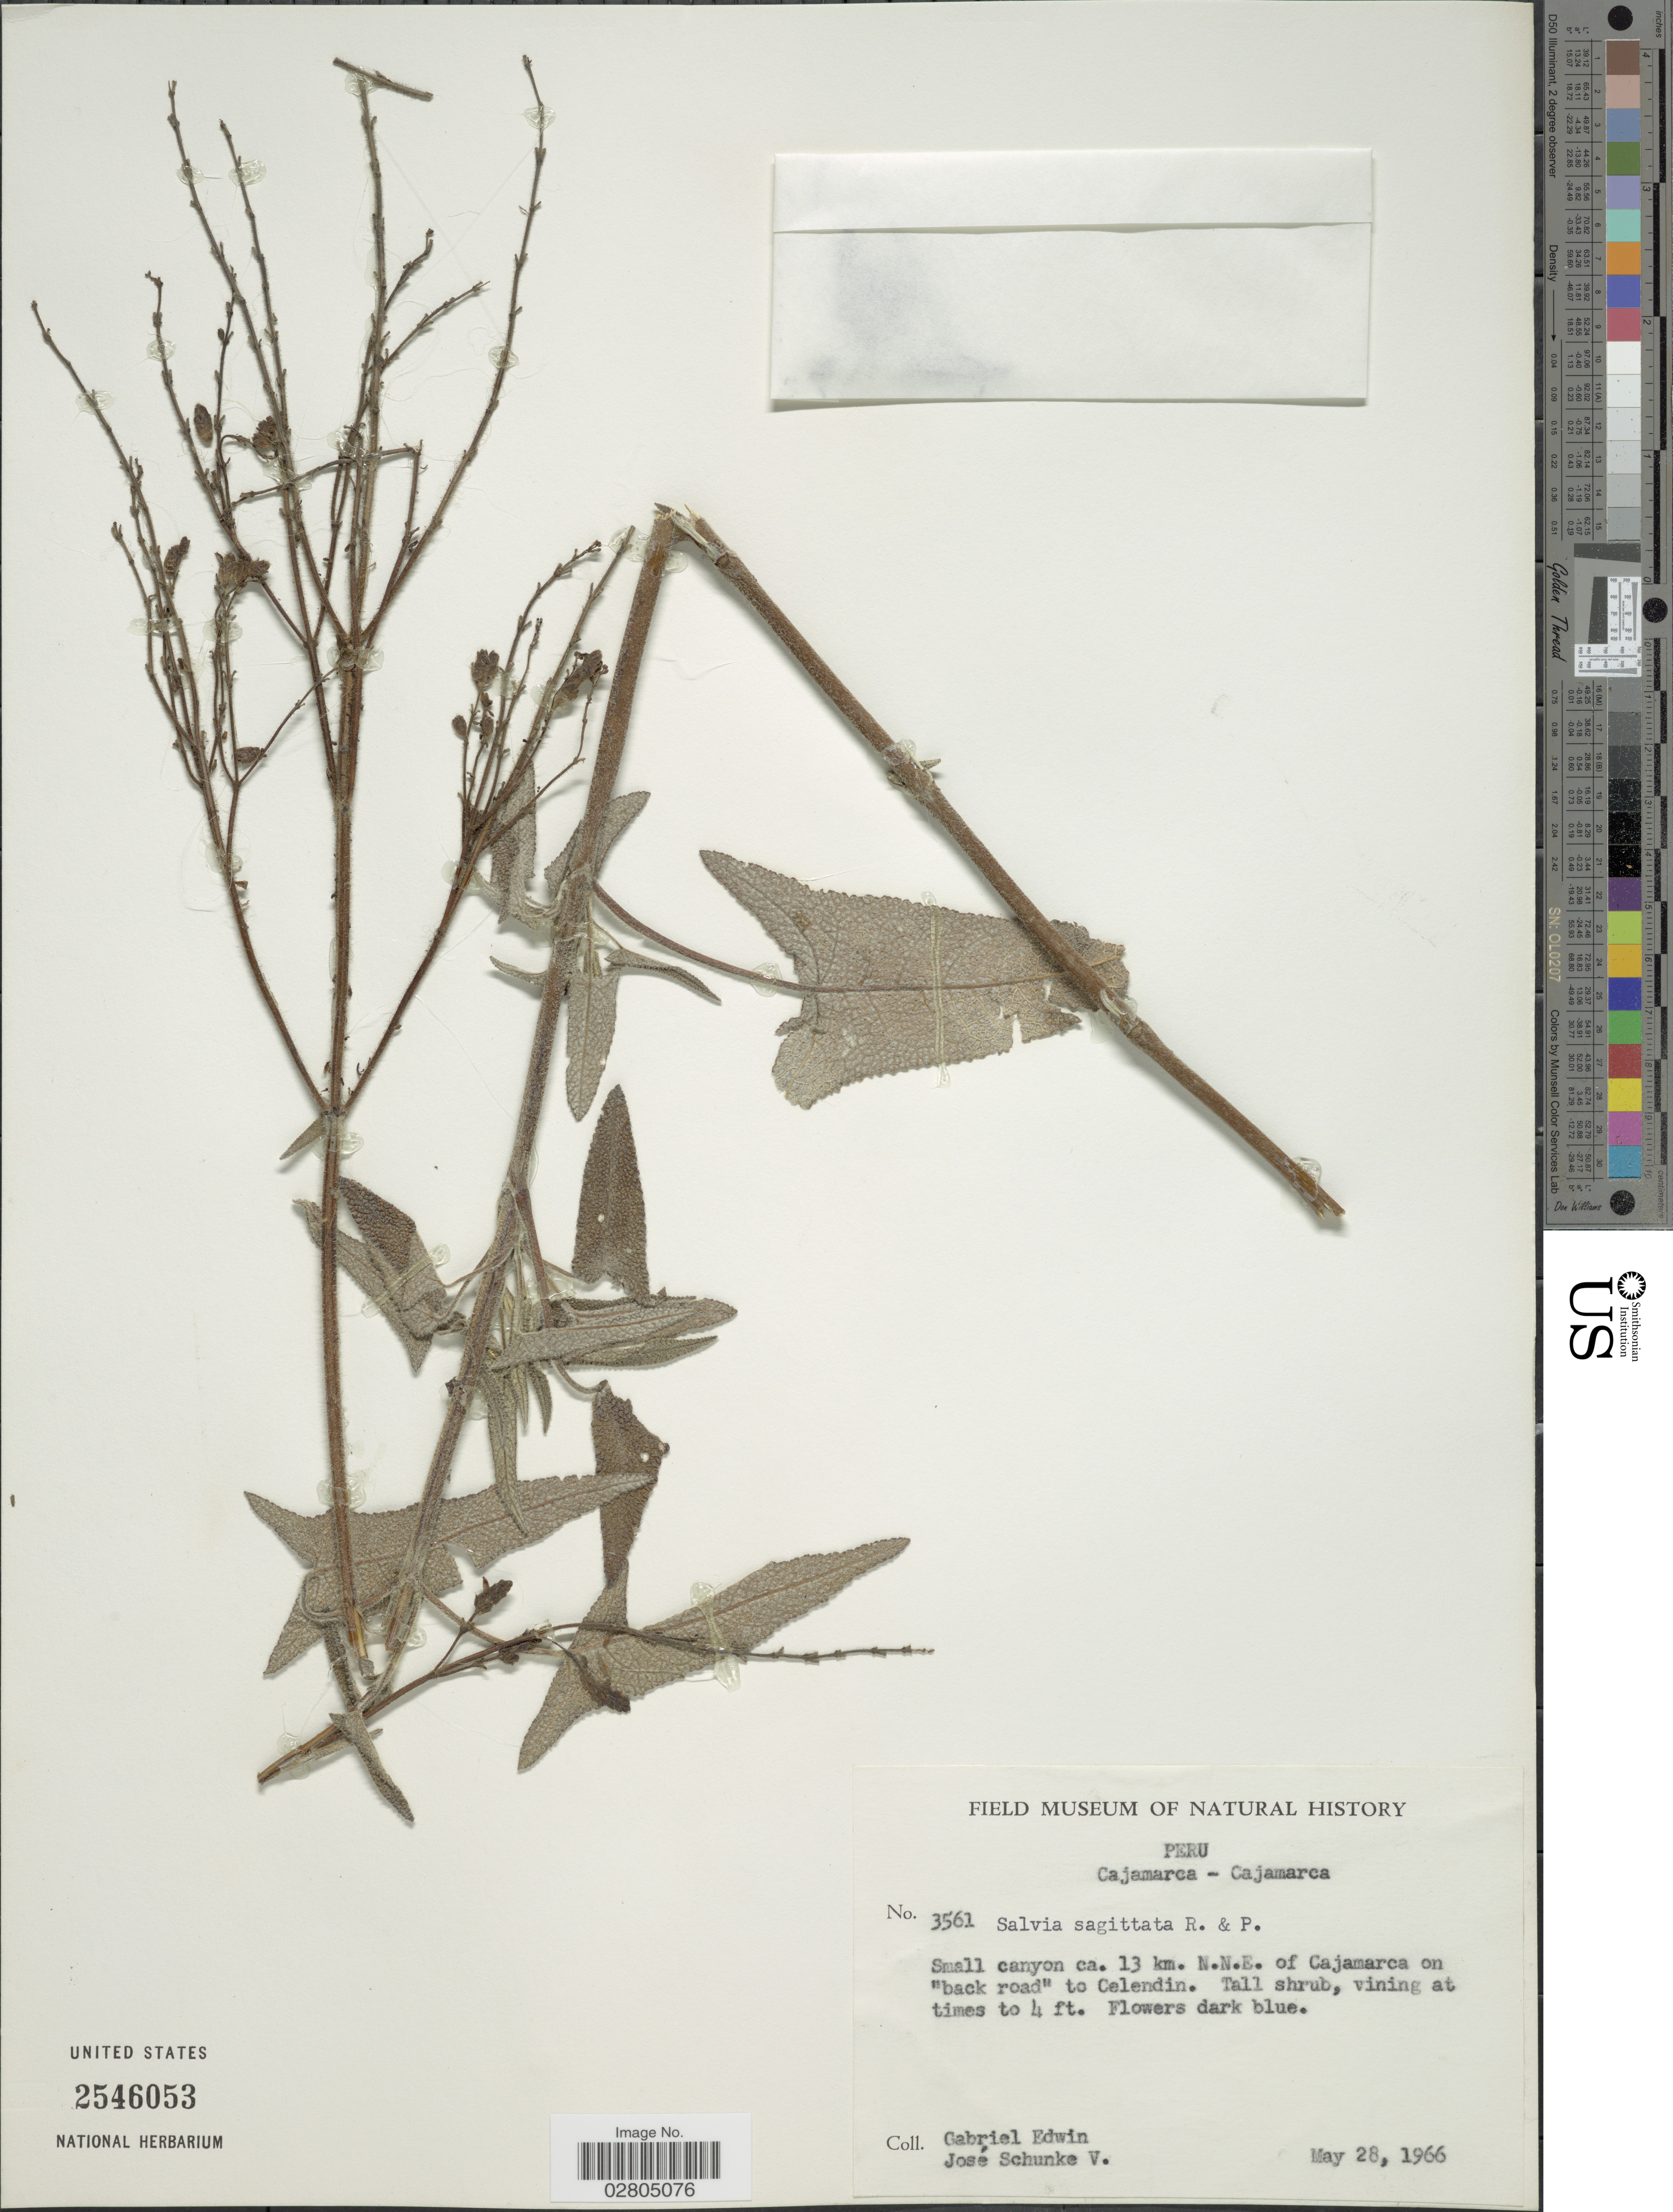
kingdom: Plantae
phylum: Tracheophyta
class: Magnoliopsida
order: Lamiales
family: Lamiaceae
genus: Salvia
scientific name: Salvia sagittata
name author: Ruiz & Pav.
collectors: G. Edwin & J. Schunke Vigo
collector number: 3561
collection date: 1966-05-28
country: Peru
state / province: Cajamarca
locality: Small canyon ca. 13 km. N.N.E. of Cajamarca on "back road" to Celendin.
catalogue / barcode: US 2546053